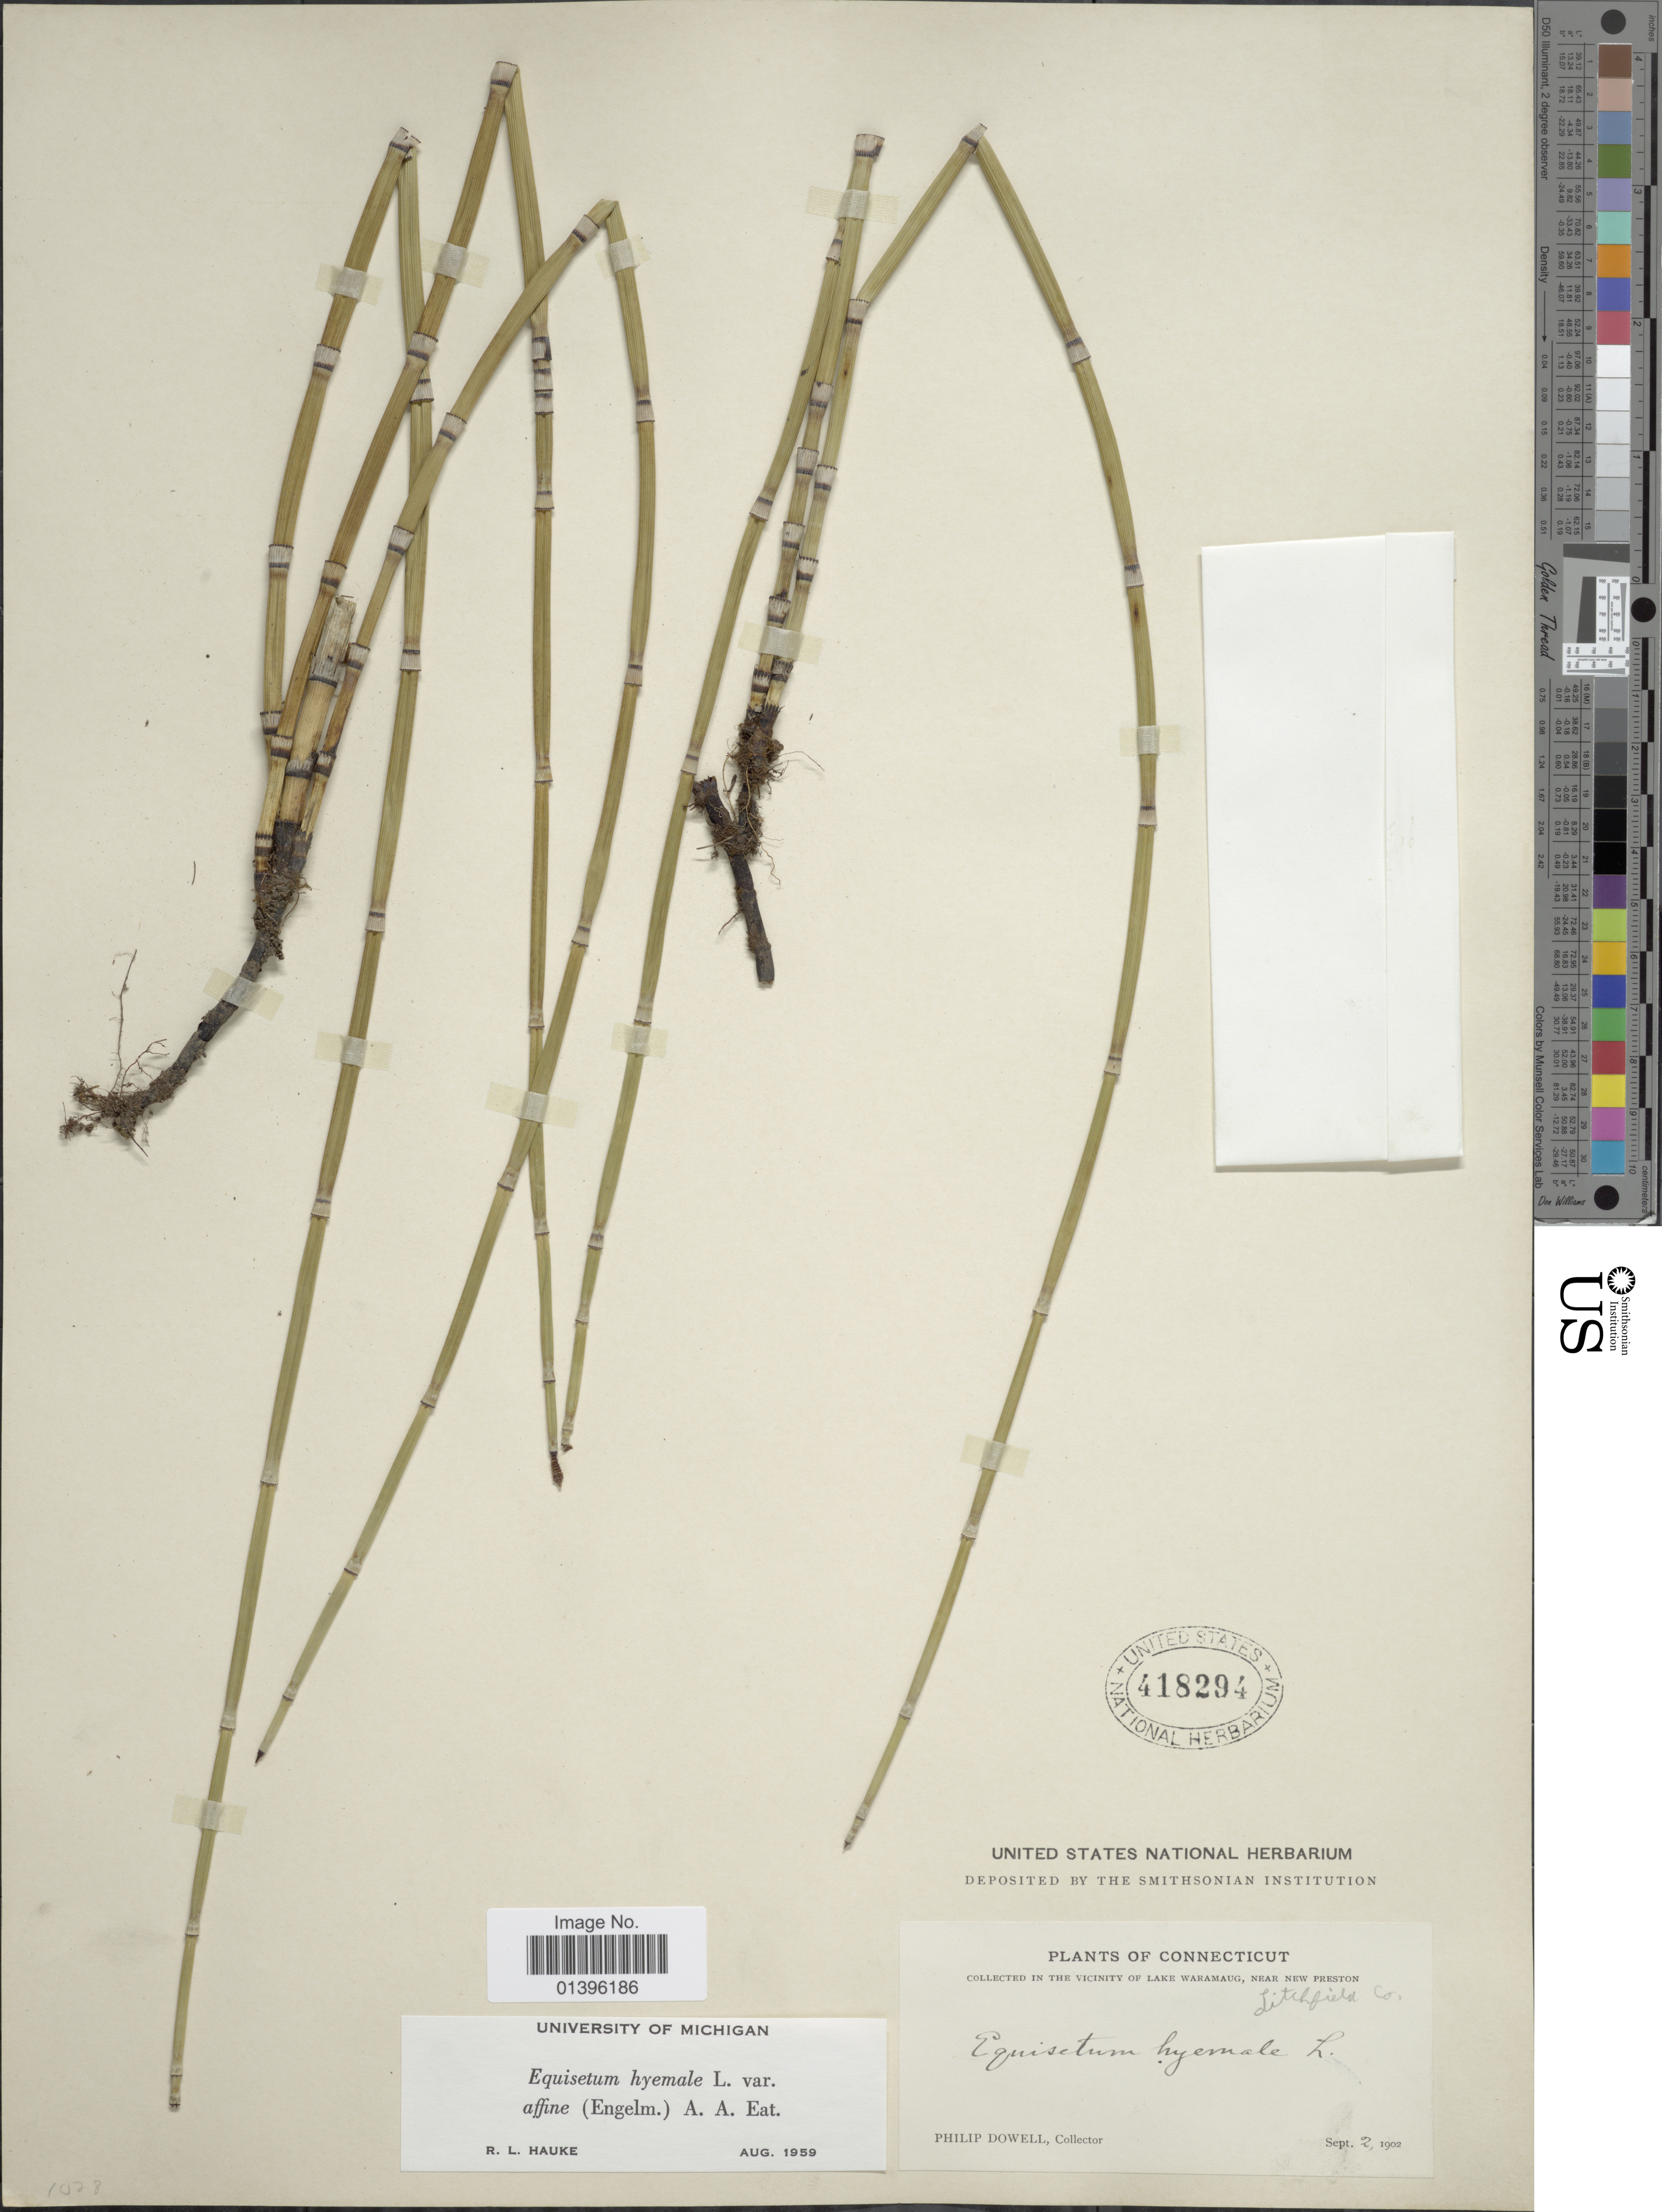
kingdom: Plantae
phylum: Tracheophyta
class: Polypodiopsida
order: Equisetales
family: Equisetaceae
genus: Equisetum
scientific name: Equisetum hyemale var. affine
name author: (Engelm.) A.A. Eaton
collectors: P. Dowell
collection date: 1902-09-02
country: United States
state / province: Connecticut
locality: In the Vicinity of Lake Waramaug, near New Preston, Litchfield Co.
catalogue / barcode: US 418294